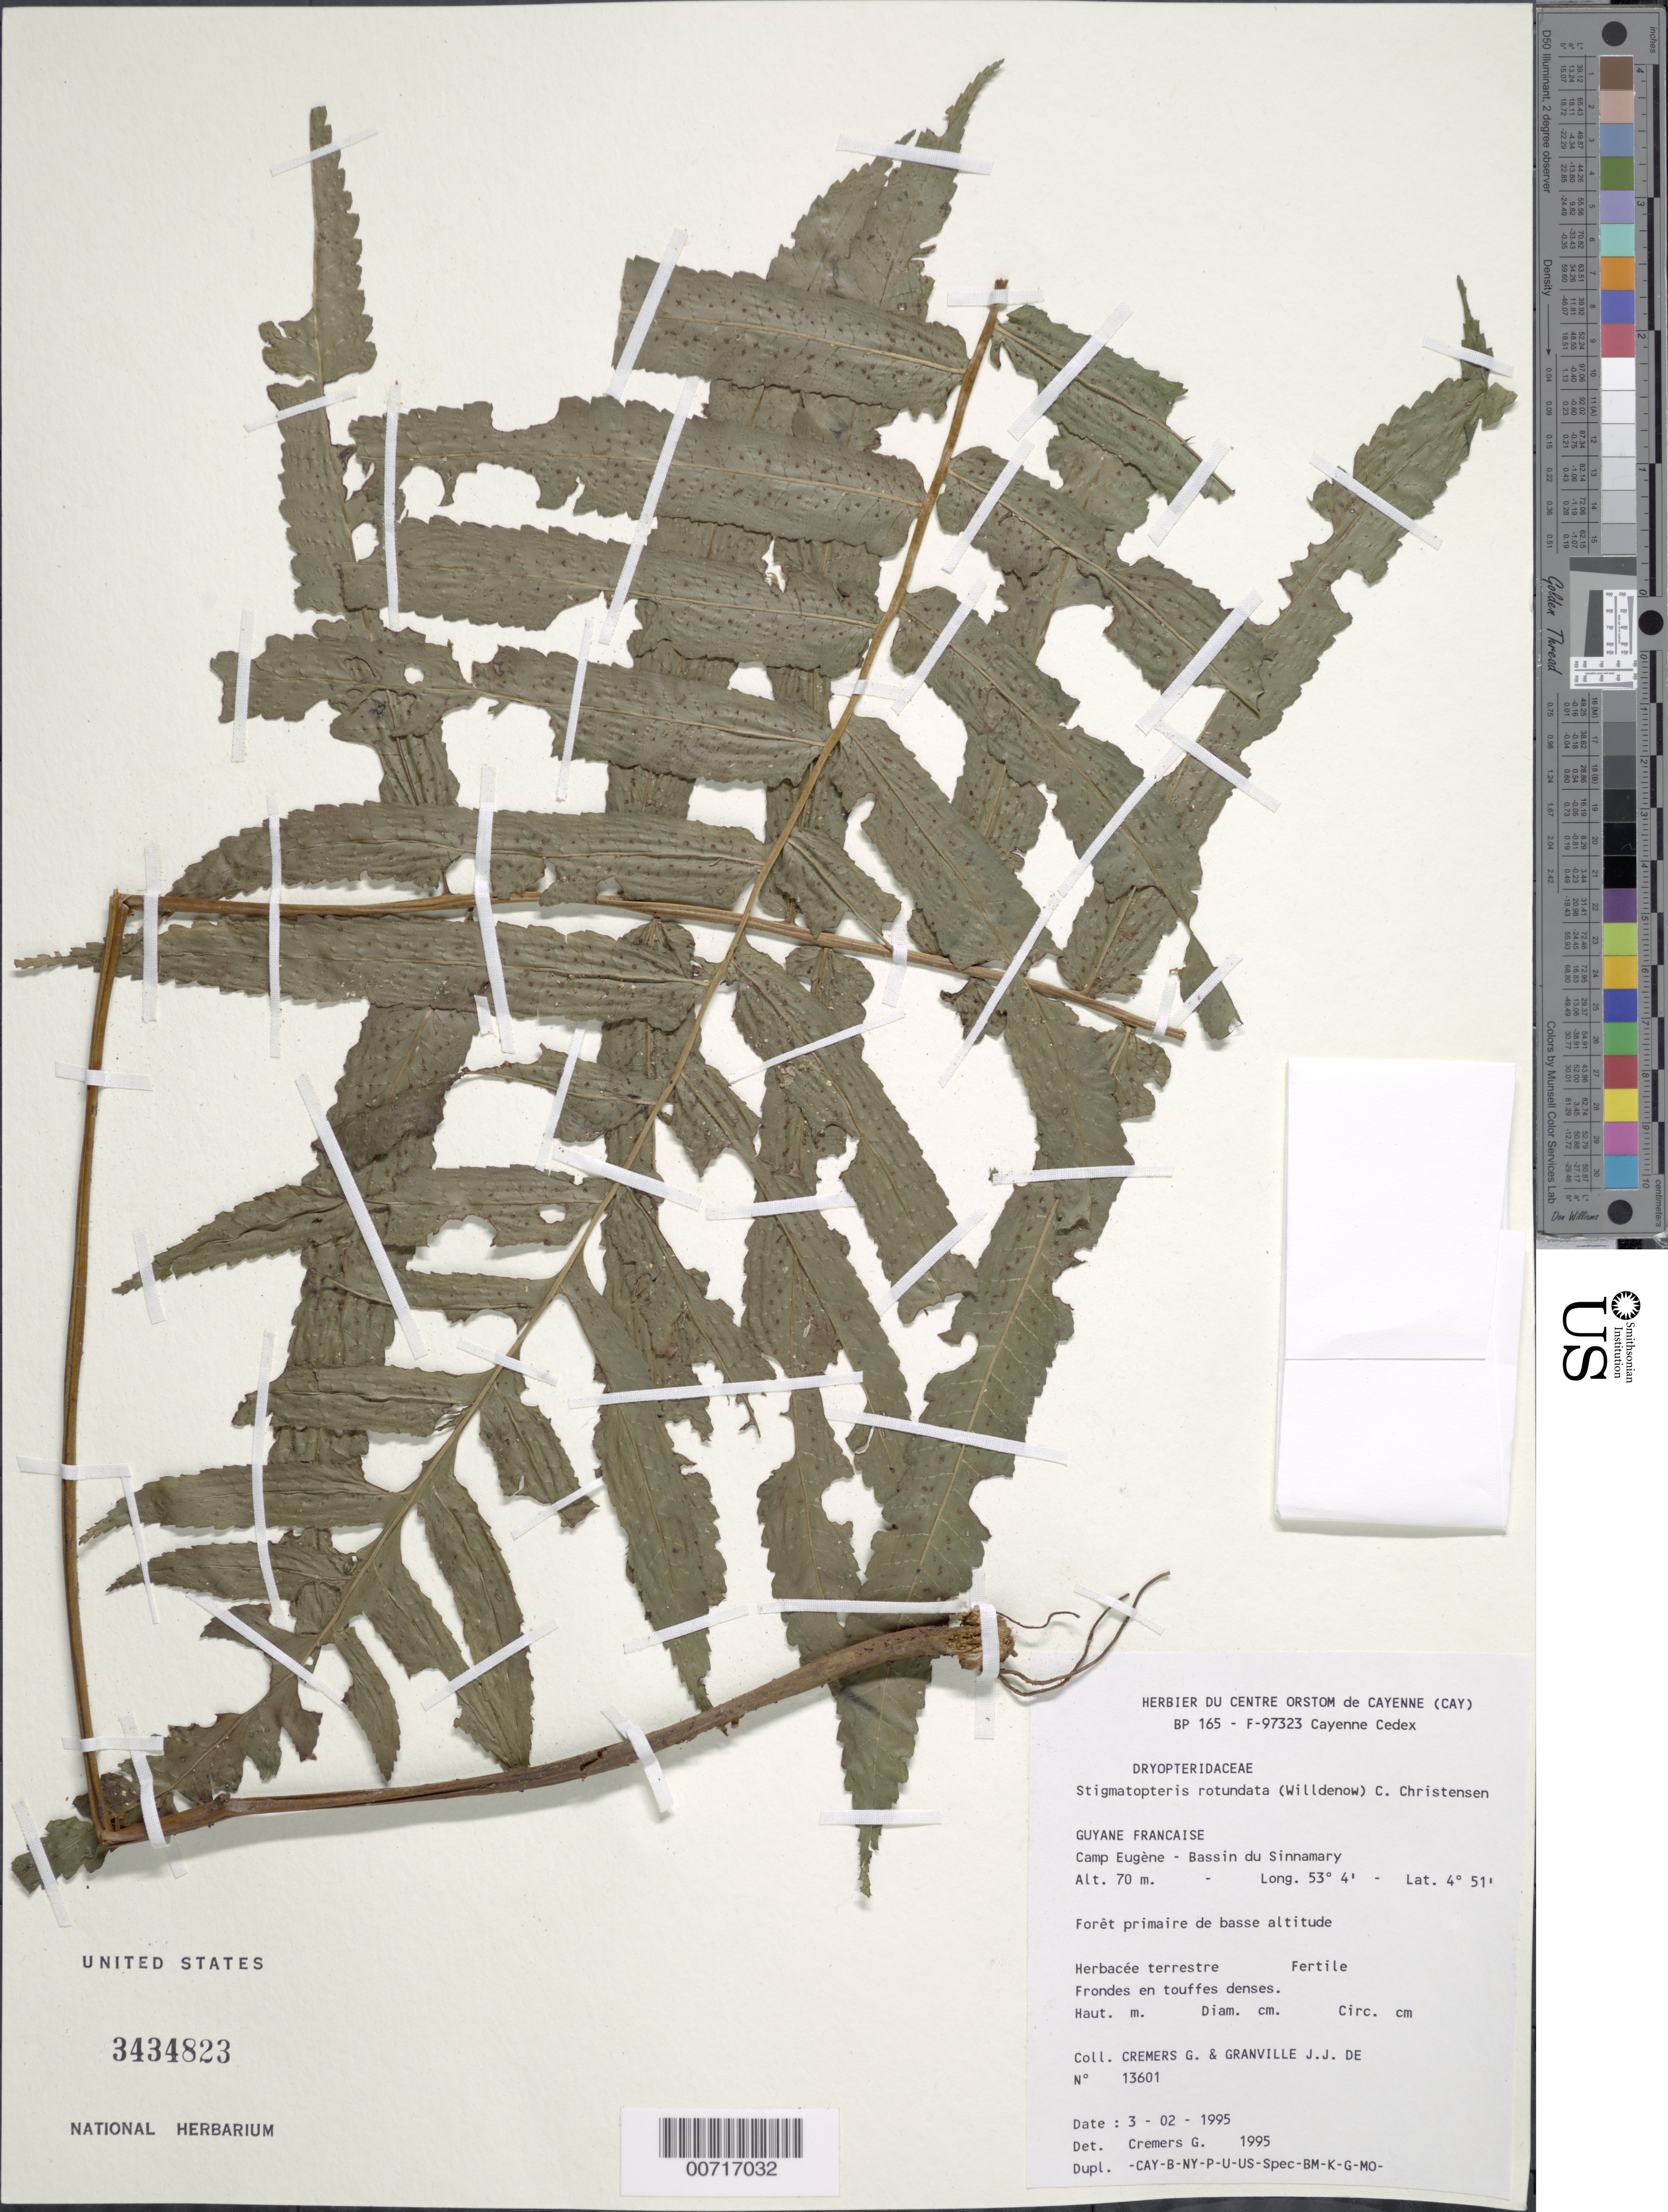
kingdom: Plantae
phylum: Tracheophyta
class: Polypodiopsida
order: Polypodiales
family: Dryopteridaceae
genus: Stigmatopteris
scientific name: Stigmatopteris rotundata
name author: (Willd.) C. Chr.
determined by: Cremers, Georges A.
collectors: G. Cremers & J.-J. de Granville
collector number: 13601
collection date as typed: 3-Feb-95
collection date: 1995-02-03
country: French Guiana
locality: Camp Eugène, Bassin du Sinnamary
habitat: Low primary forest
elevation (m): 70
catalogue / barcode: US 3434823